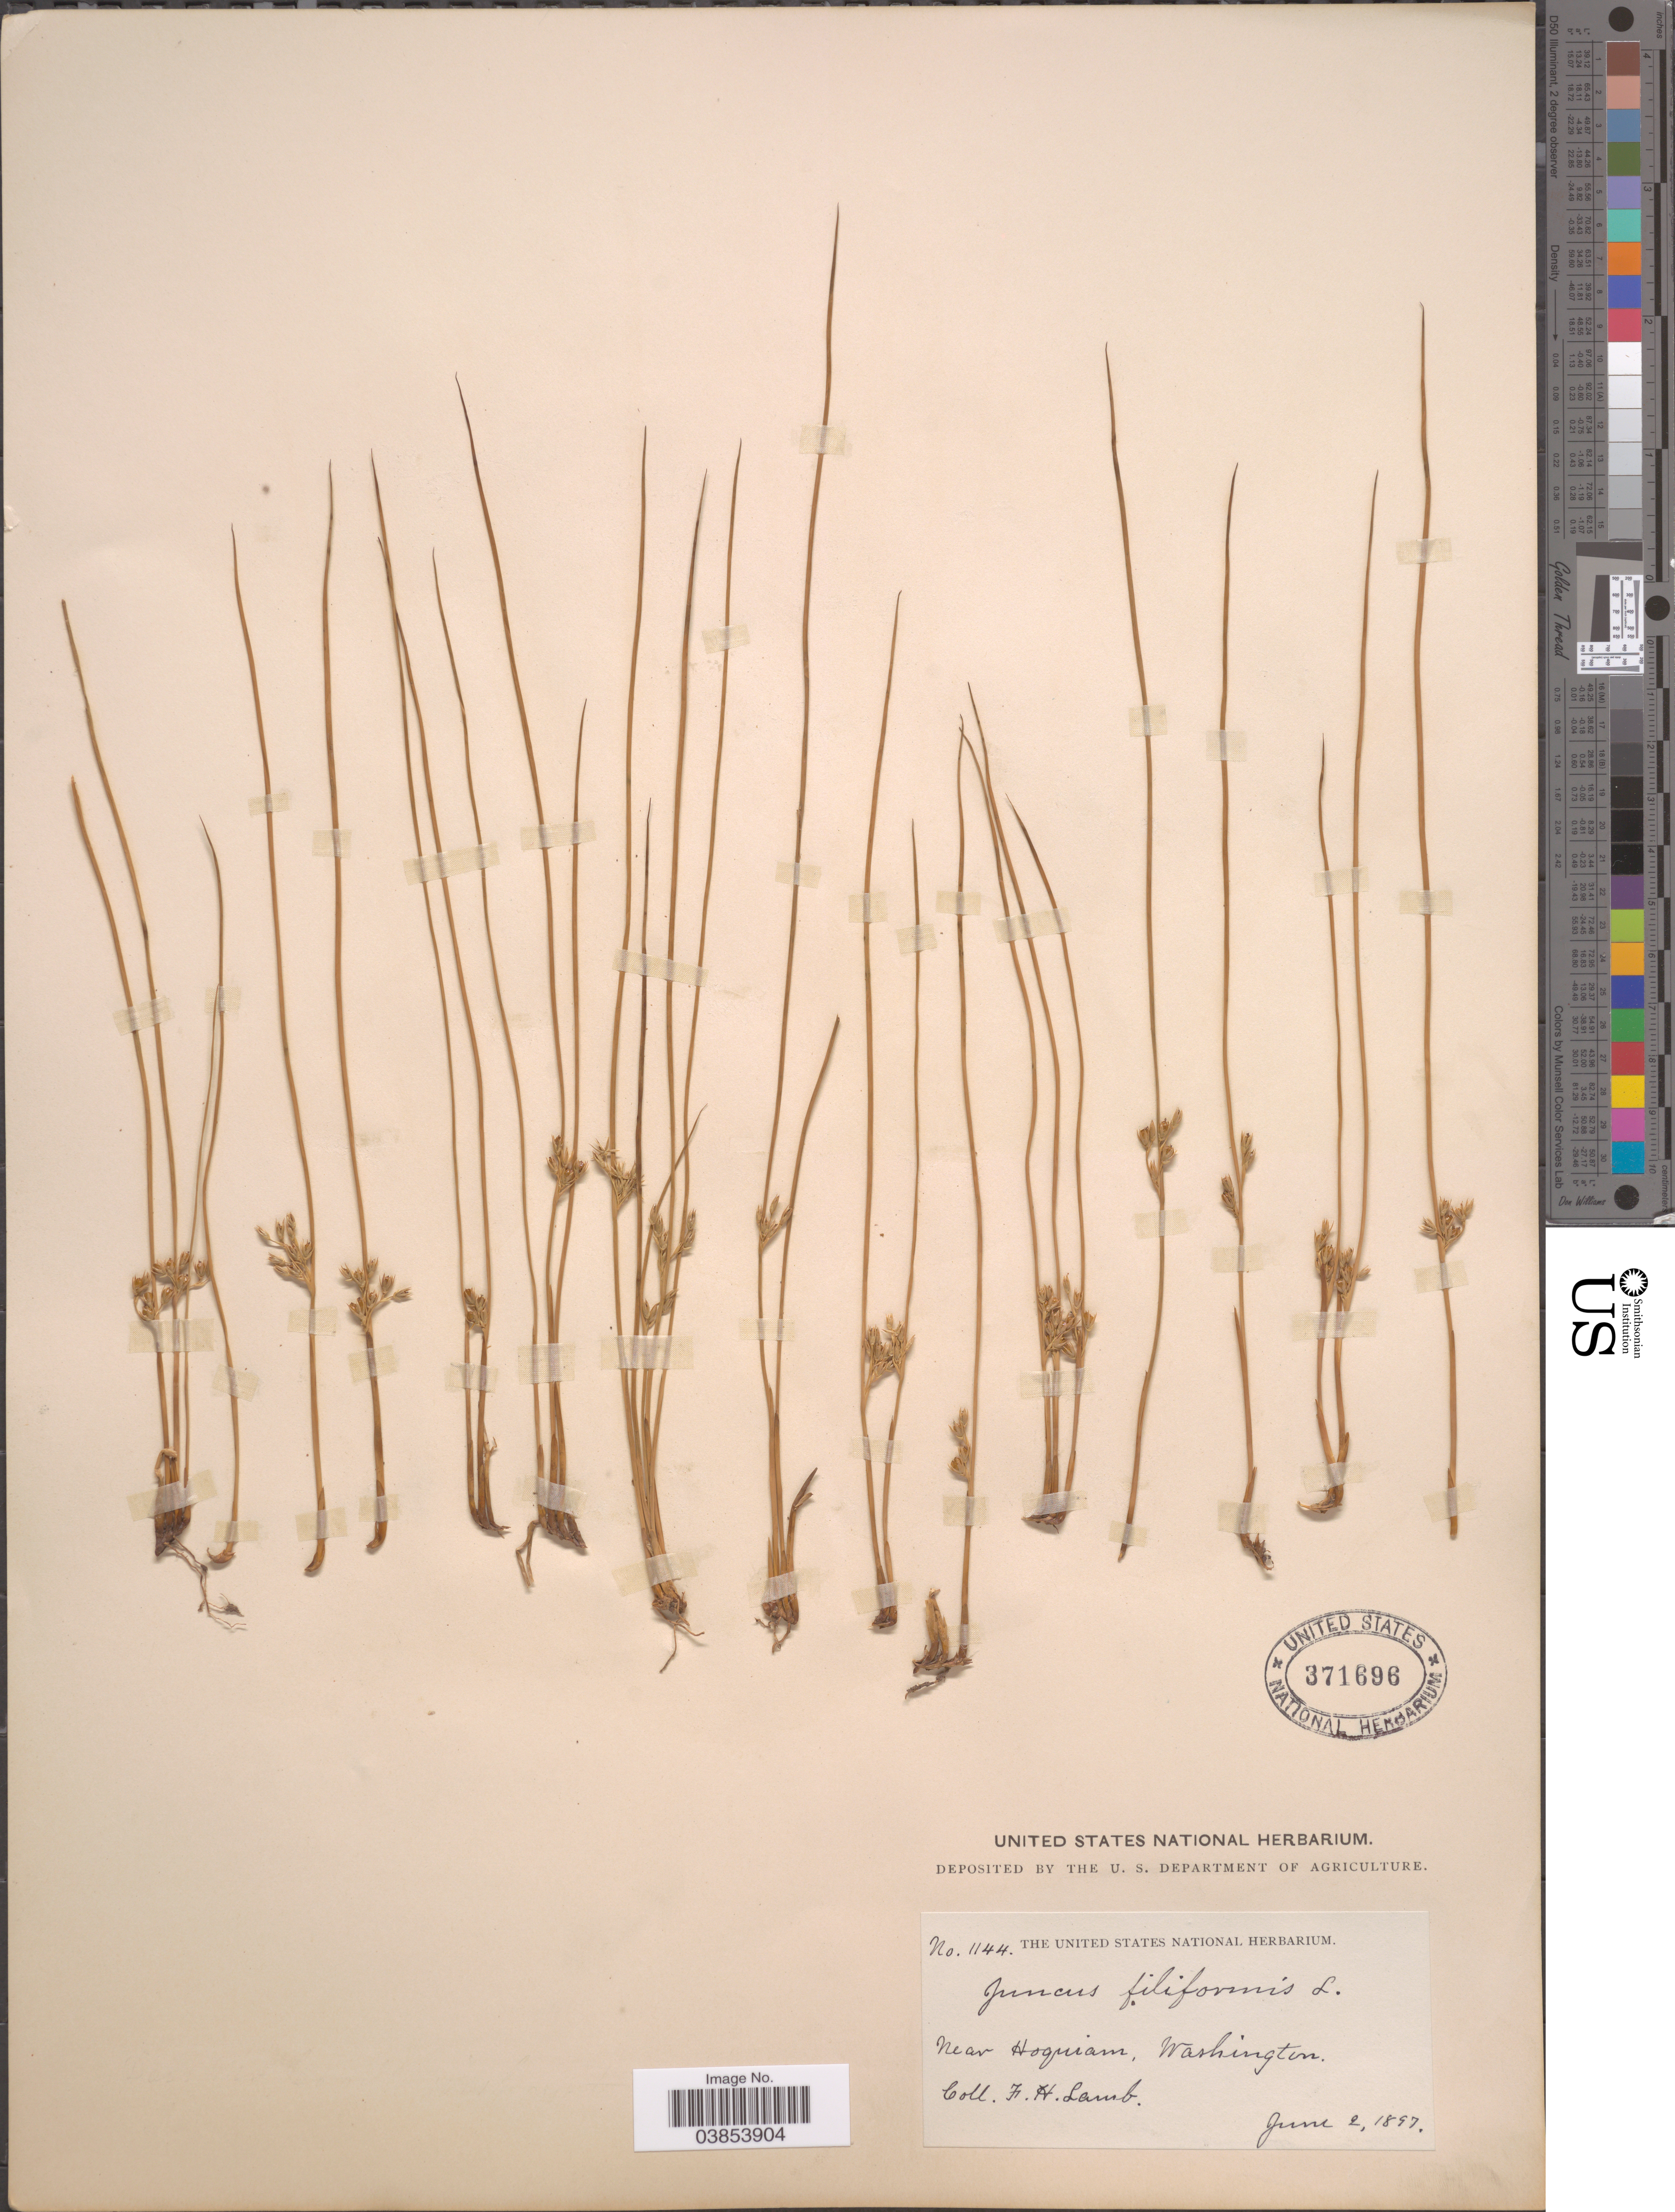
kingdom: Plantae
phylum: Tracheophyta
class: Liliopsida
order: Poales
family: Juncaceae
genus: Juncus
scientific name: Juncus filiformis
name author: L.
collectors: F. H. Lamb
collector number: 1144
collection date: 1897-06-02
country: United States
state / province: Washington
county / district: Grays Harbor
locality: Near Hoquiam.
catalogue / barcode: US 371696